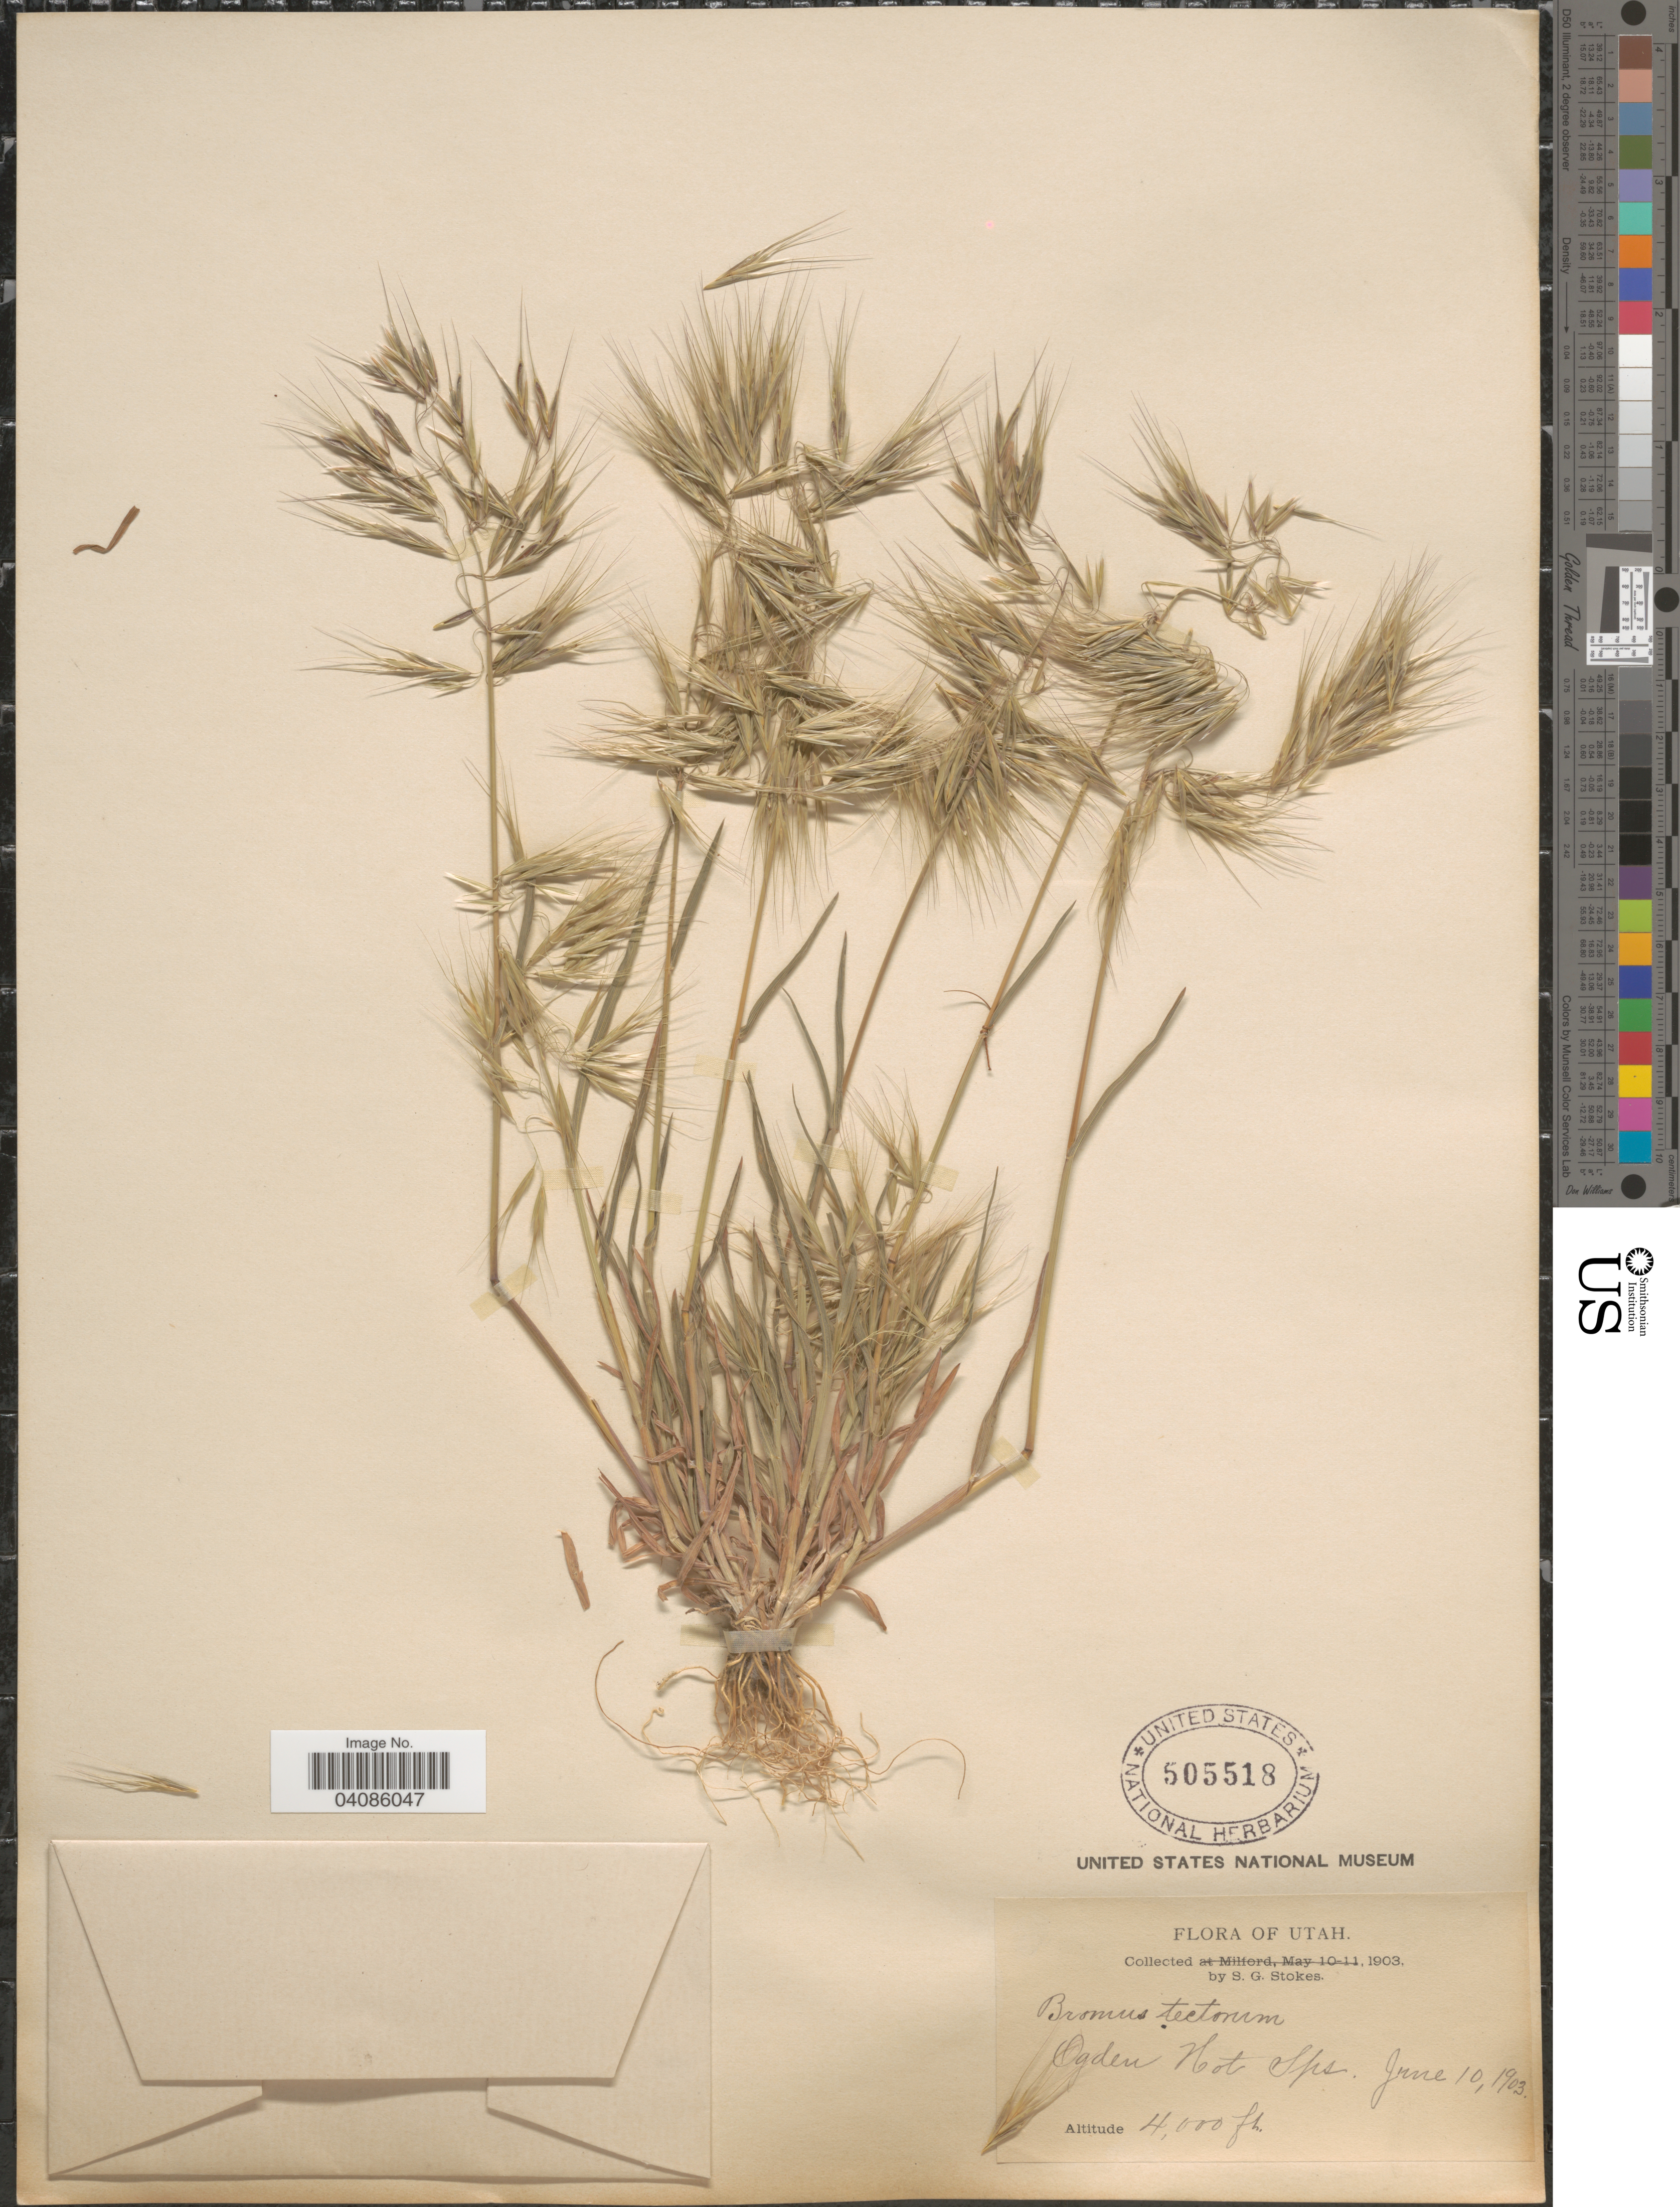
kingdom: Plantae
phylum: Tracheophyta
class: Liliopsida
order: Poales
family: Poaceae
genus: Bromus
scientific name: Bromus tectorum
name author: L.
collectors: S. G. Stokes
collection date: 1903-06-10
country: United States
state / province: Utah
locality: Ogden Hot Spa.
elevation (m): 1219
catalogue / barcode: US 505518